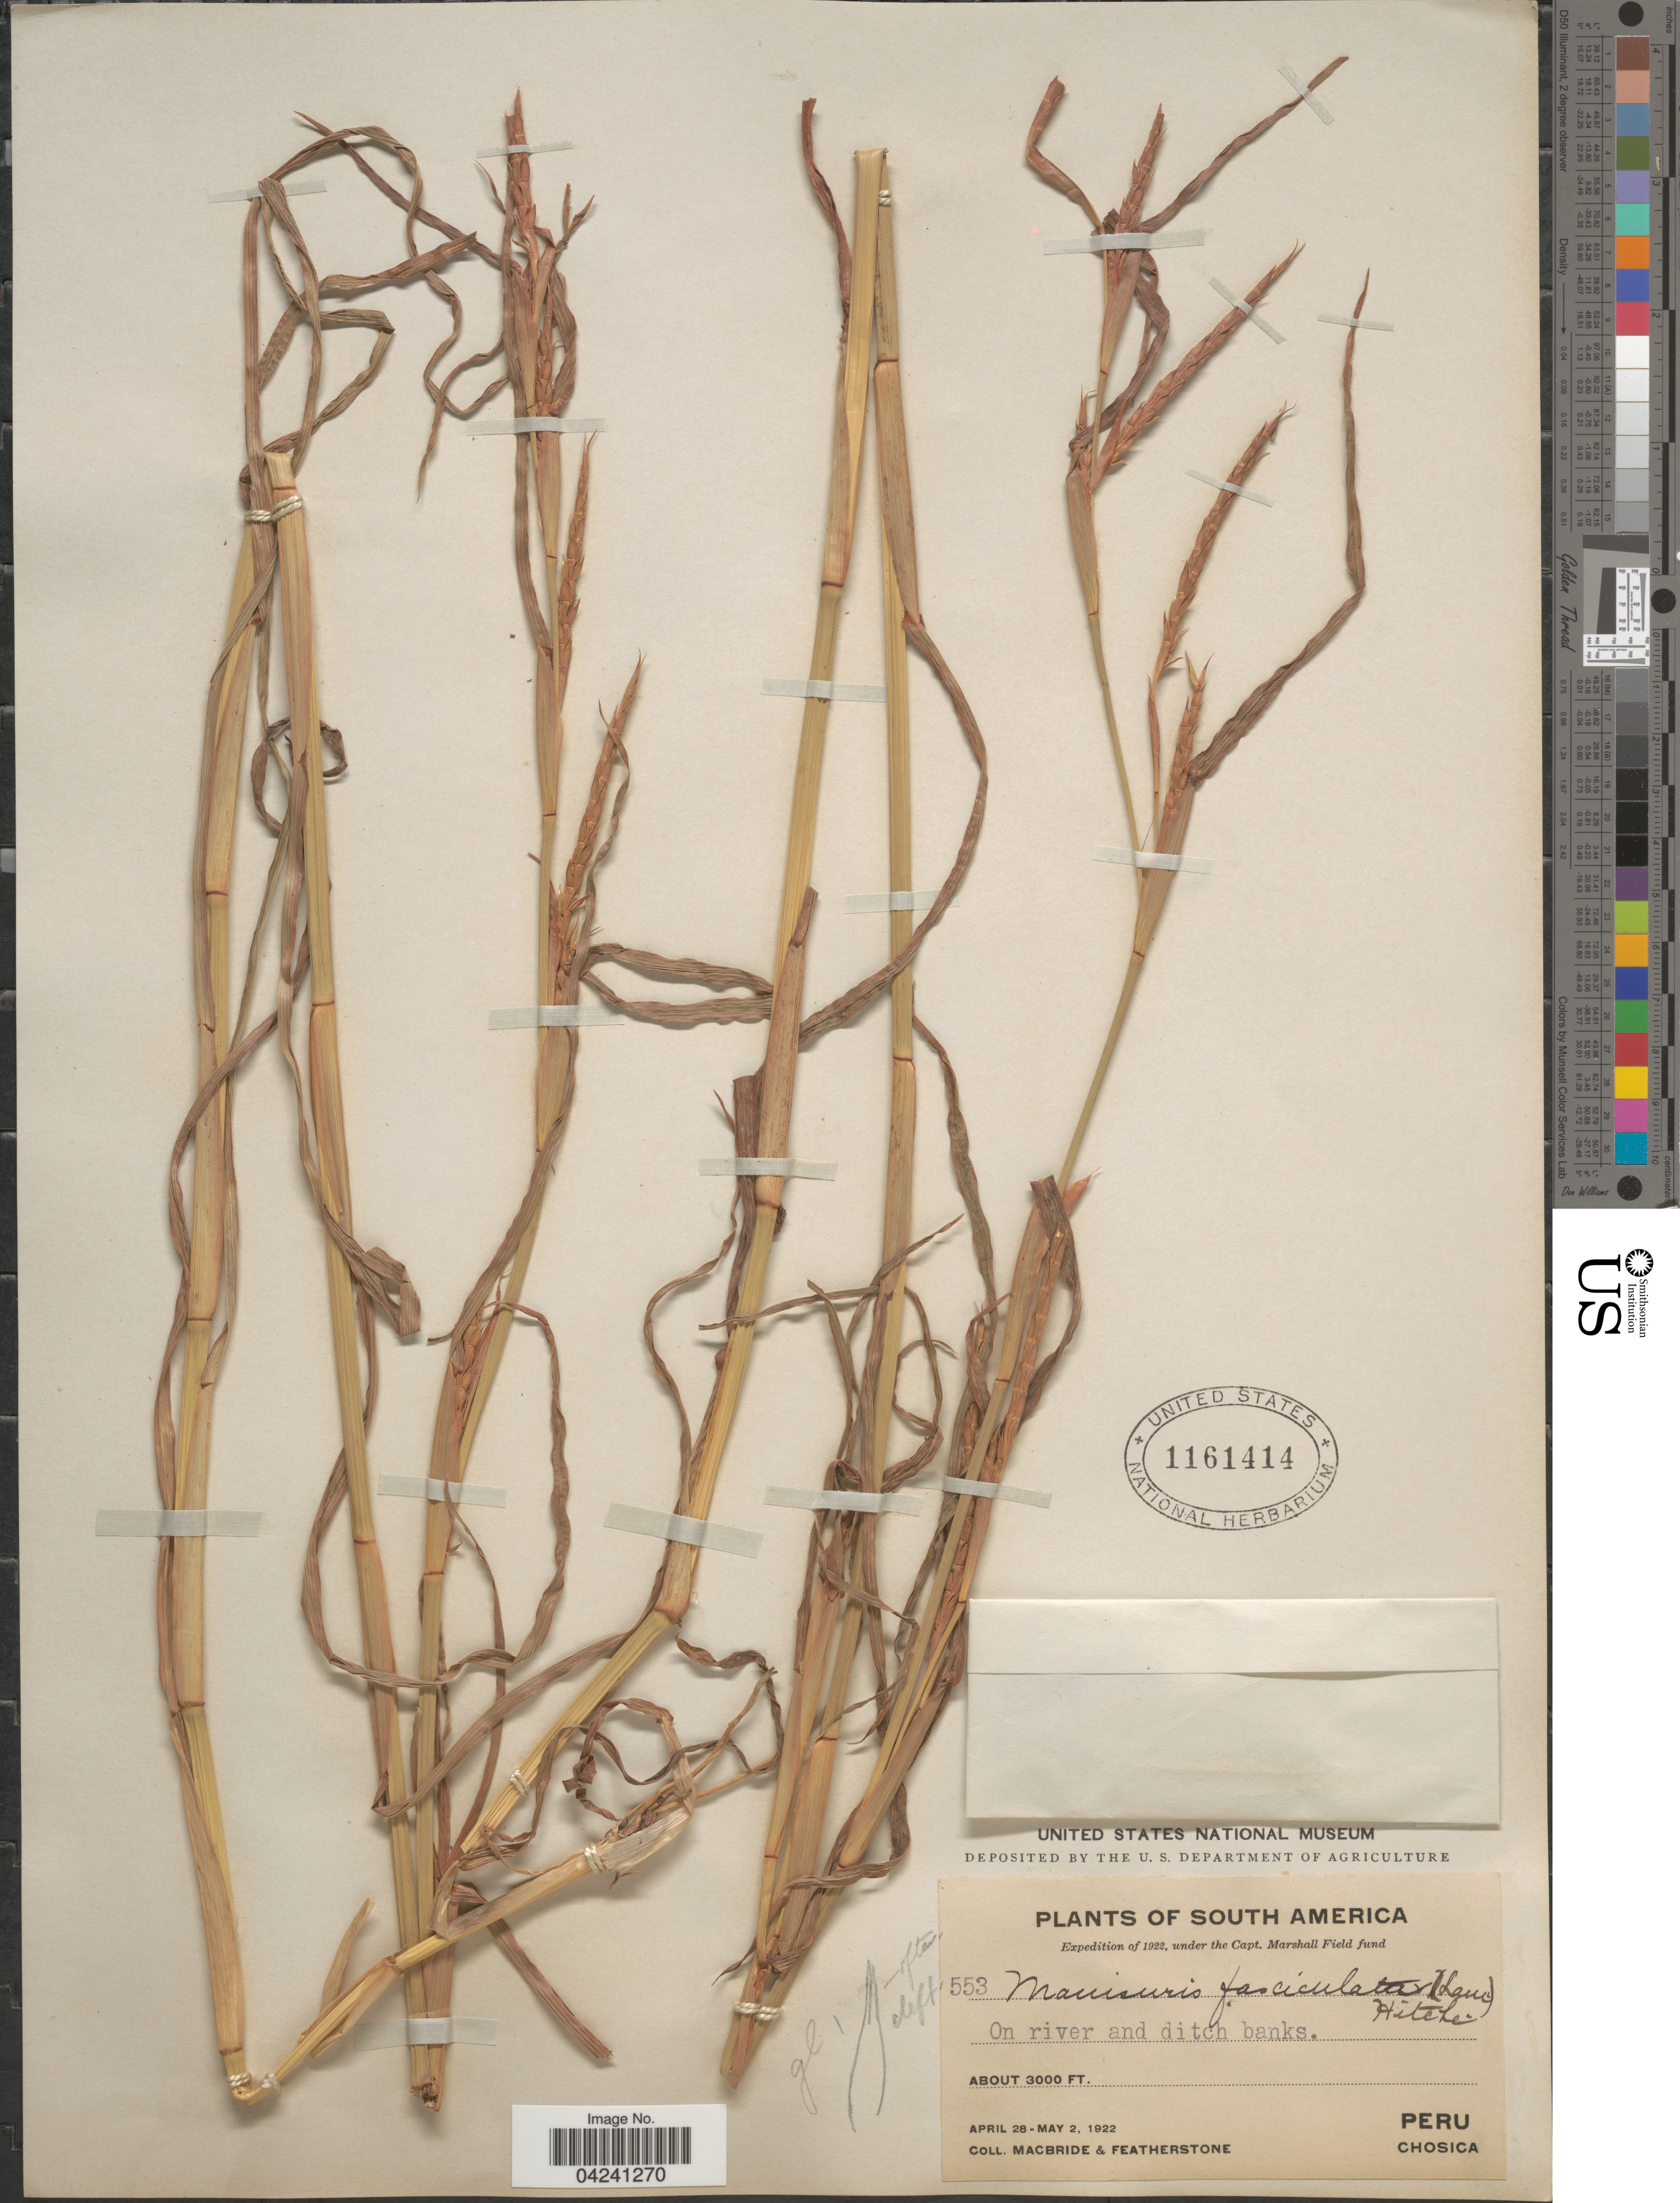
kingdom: Plantae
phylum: Tracheophyta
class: Liliopsida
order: Poales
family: Poaceae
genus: Hemarthria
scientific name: Hemarthria altissima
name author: (Poir.) Stapf & C. E. Hubb.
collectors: Macbride, -- & -. Featherstone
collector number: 553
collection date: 1922-04-28/1922-05-02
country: Peru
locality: Expedition of 1922. On river and ditch banks. Chosica.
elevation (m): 914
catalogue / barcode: US 1161414